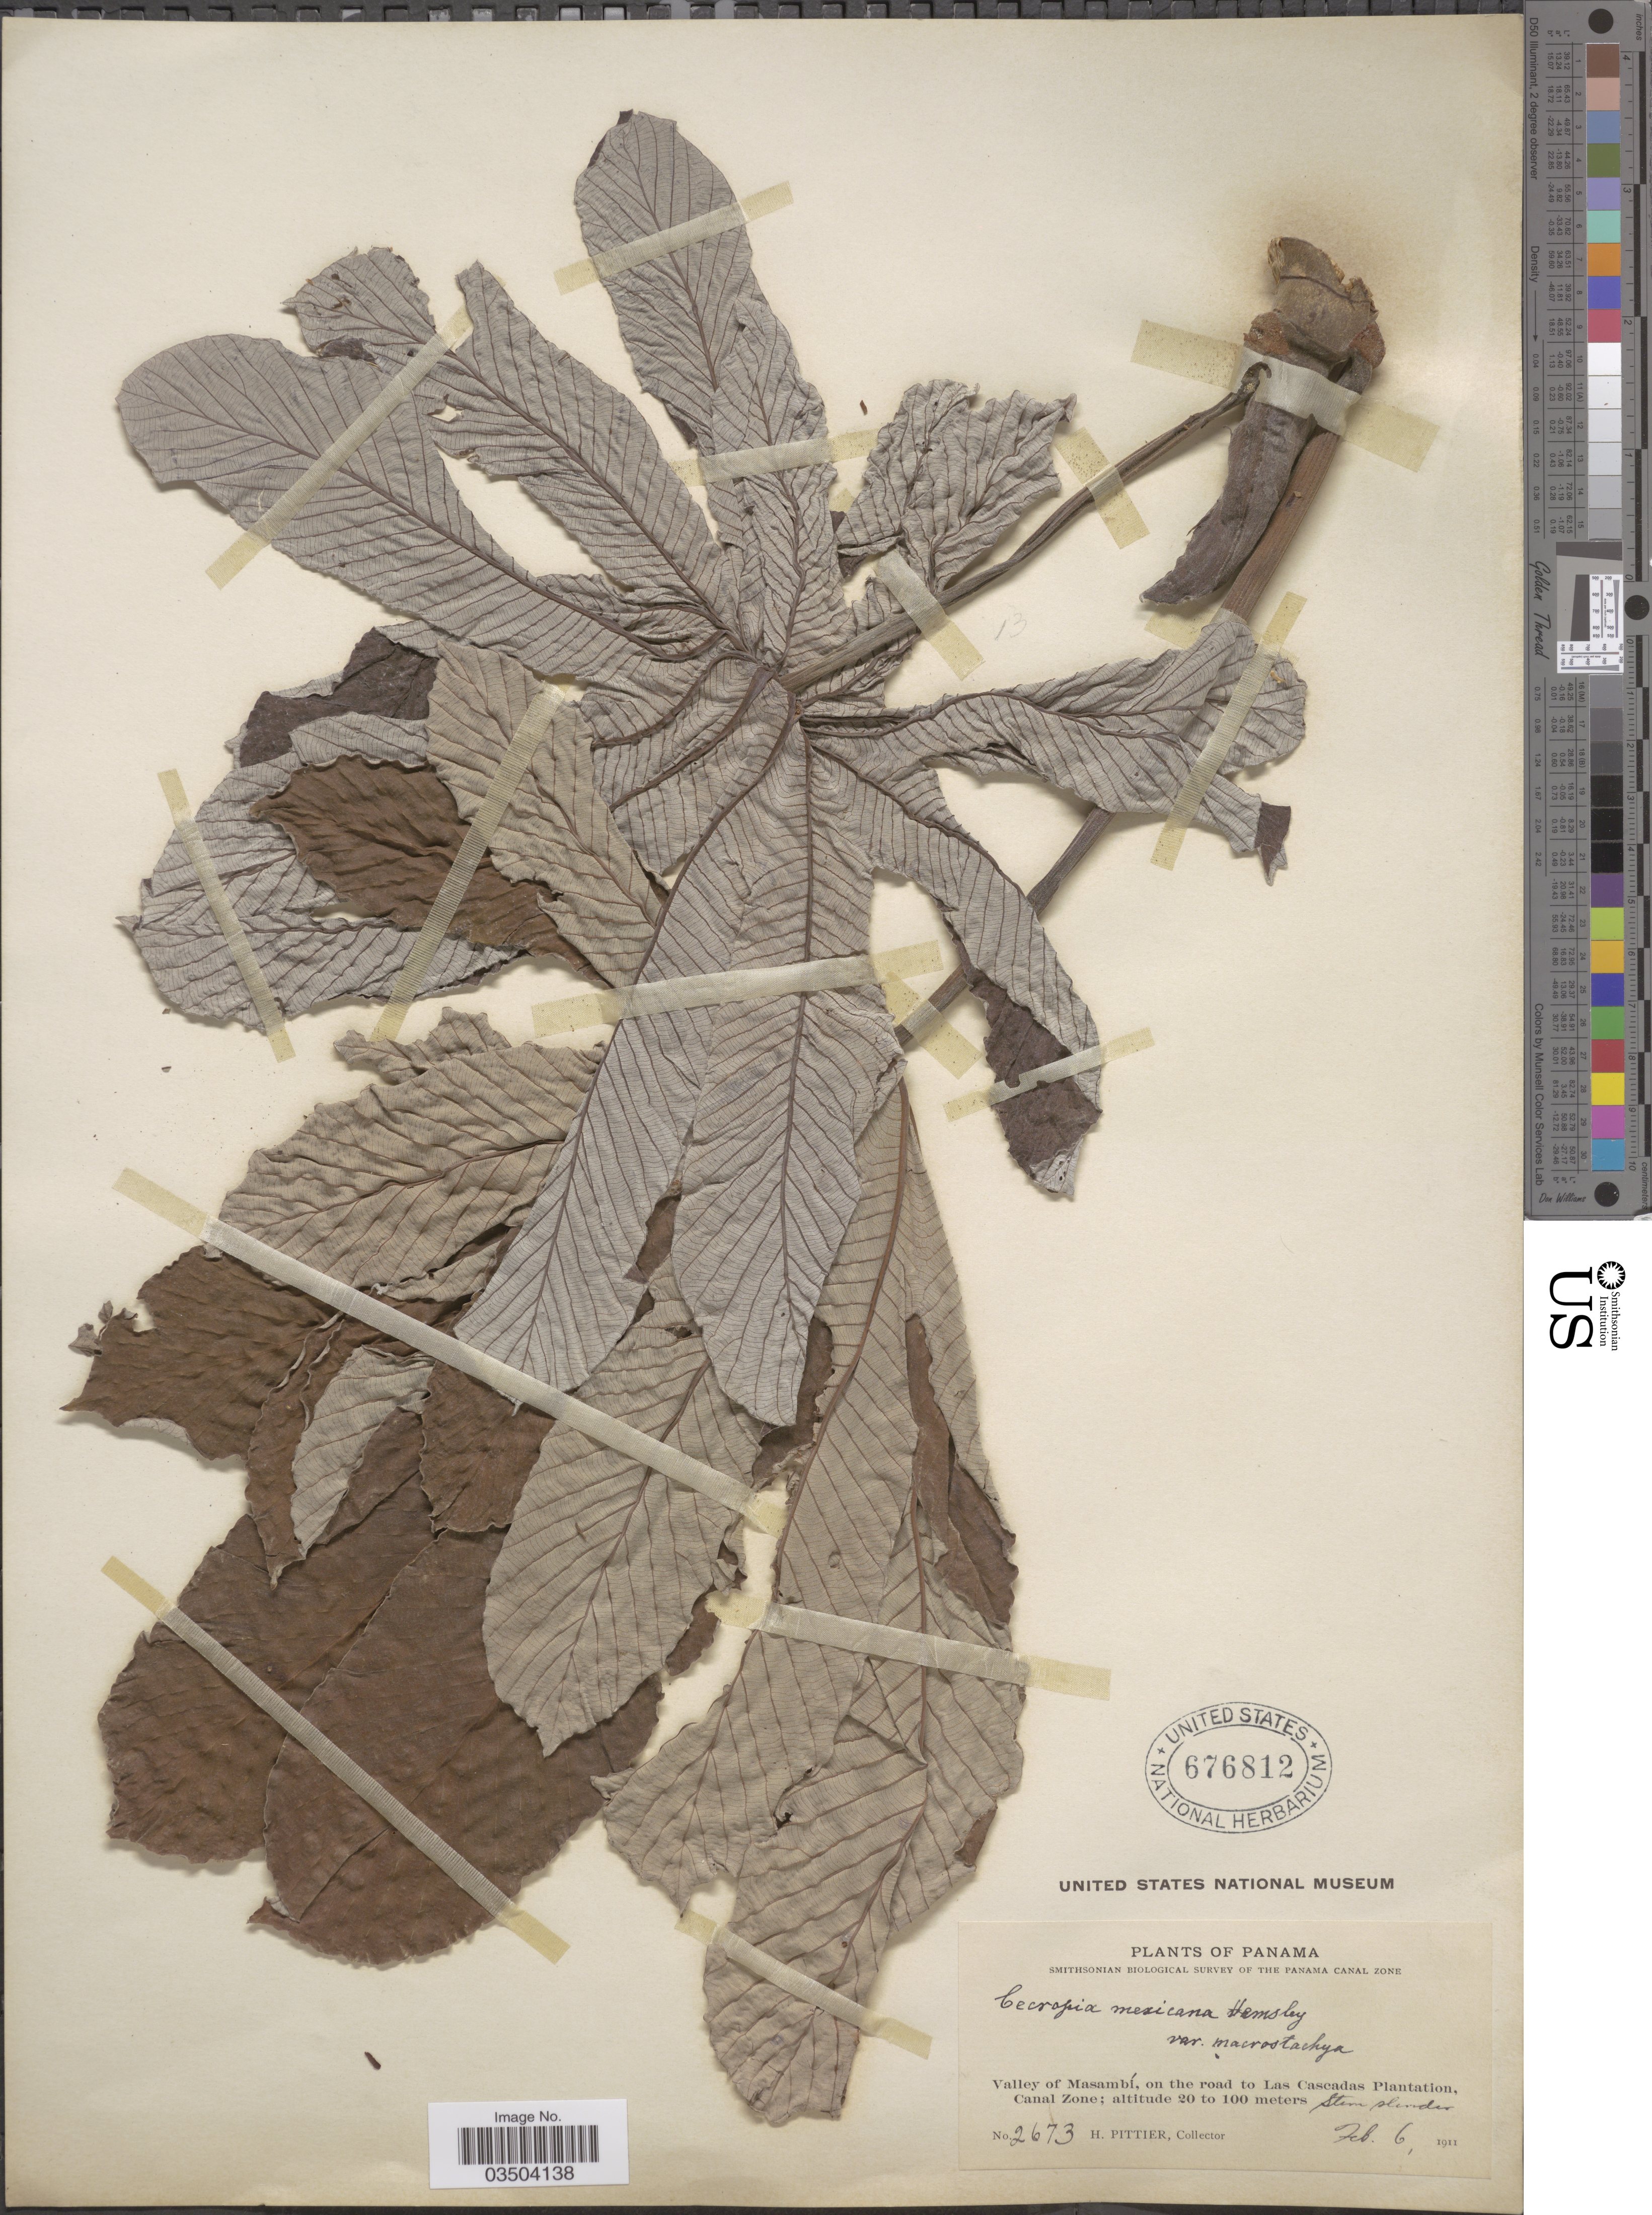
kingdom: Plantae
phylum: Tracheophyta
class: Magnoliopsida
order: Rosales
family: Urticaceae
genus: Cecropia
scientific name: Cecropia obtusifolia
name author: Bertol.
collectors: H. F. Pittier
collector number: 2673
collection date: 1911-02-06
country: Panama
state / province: Colón / Panamá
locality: Valley of Masambí, on the road to Las Cascadas Plantation, Canal Zone.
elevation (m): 20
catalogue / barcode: US 676812